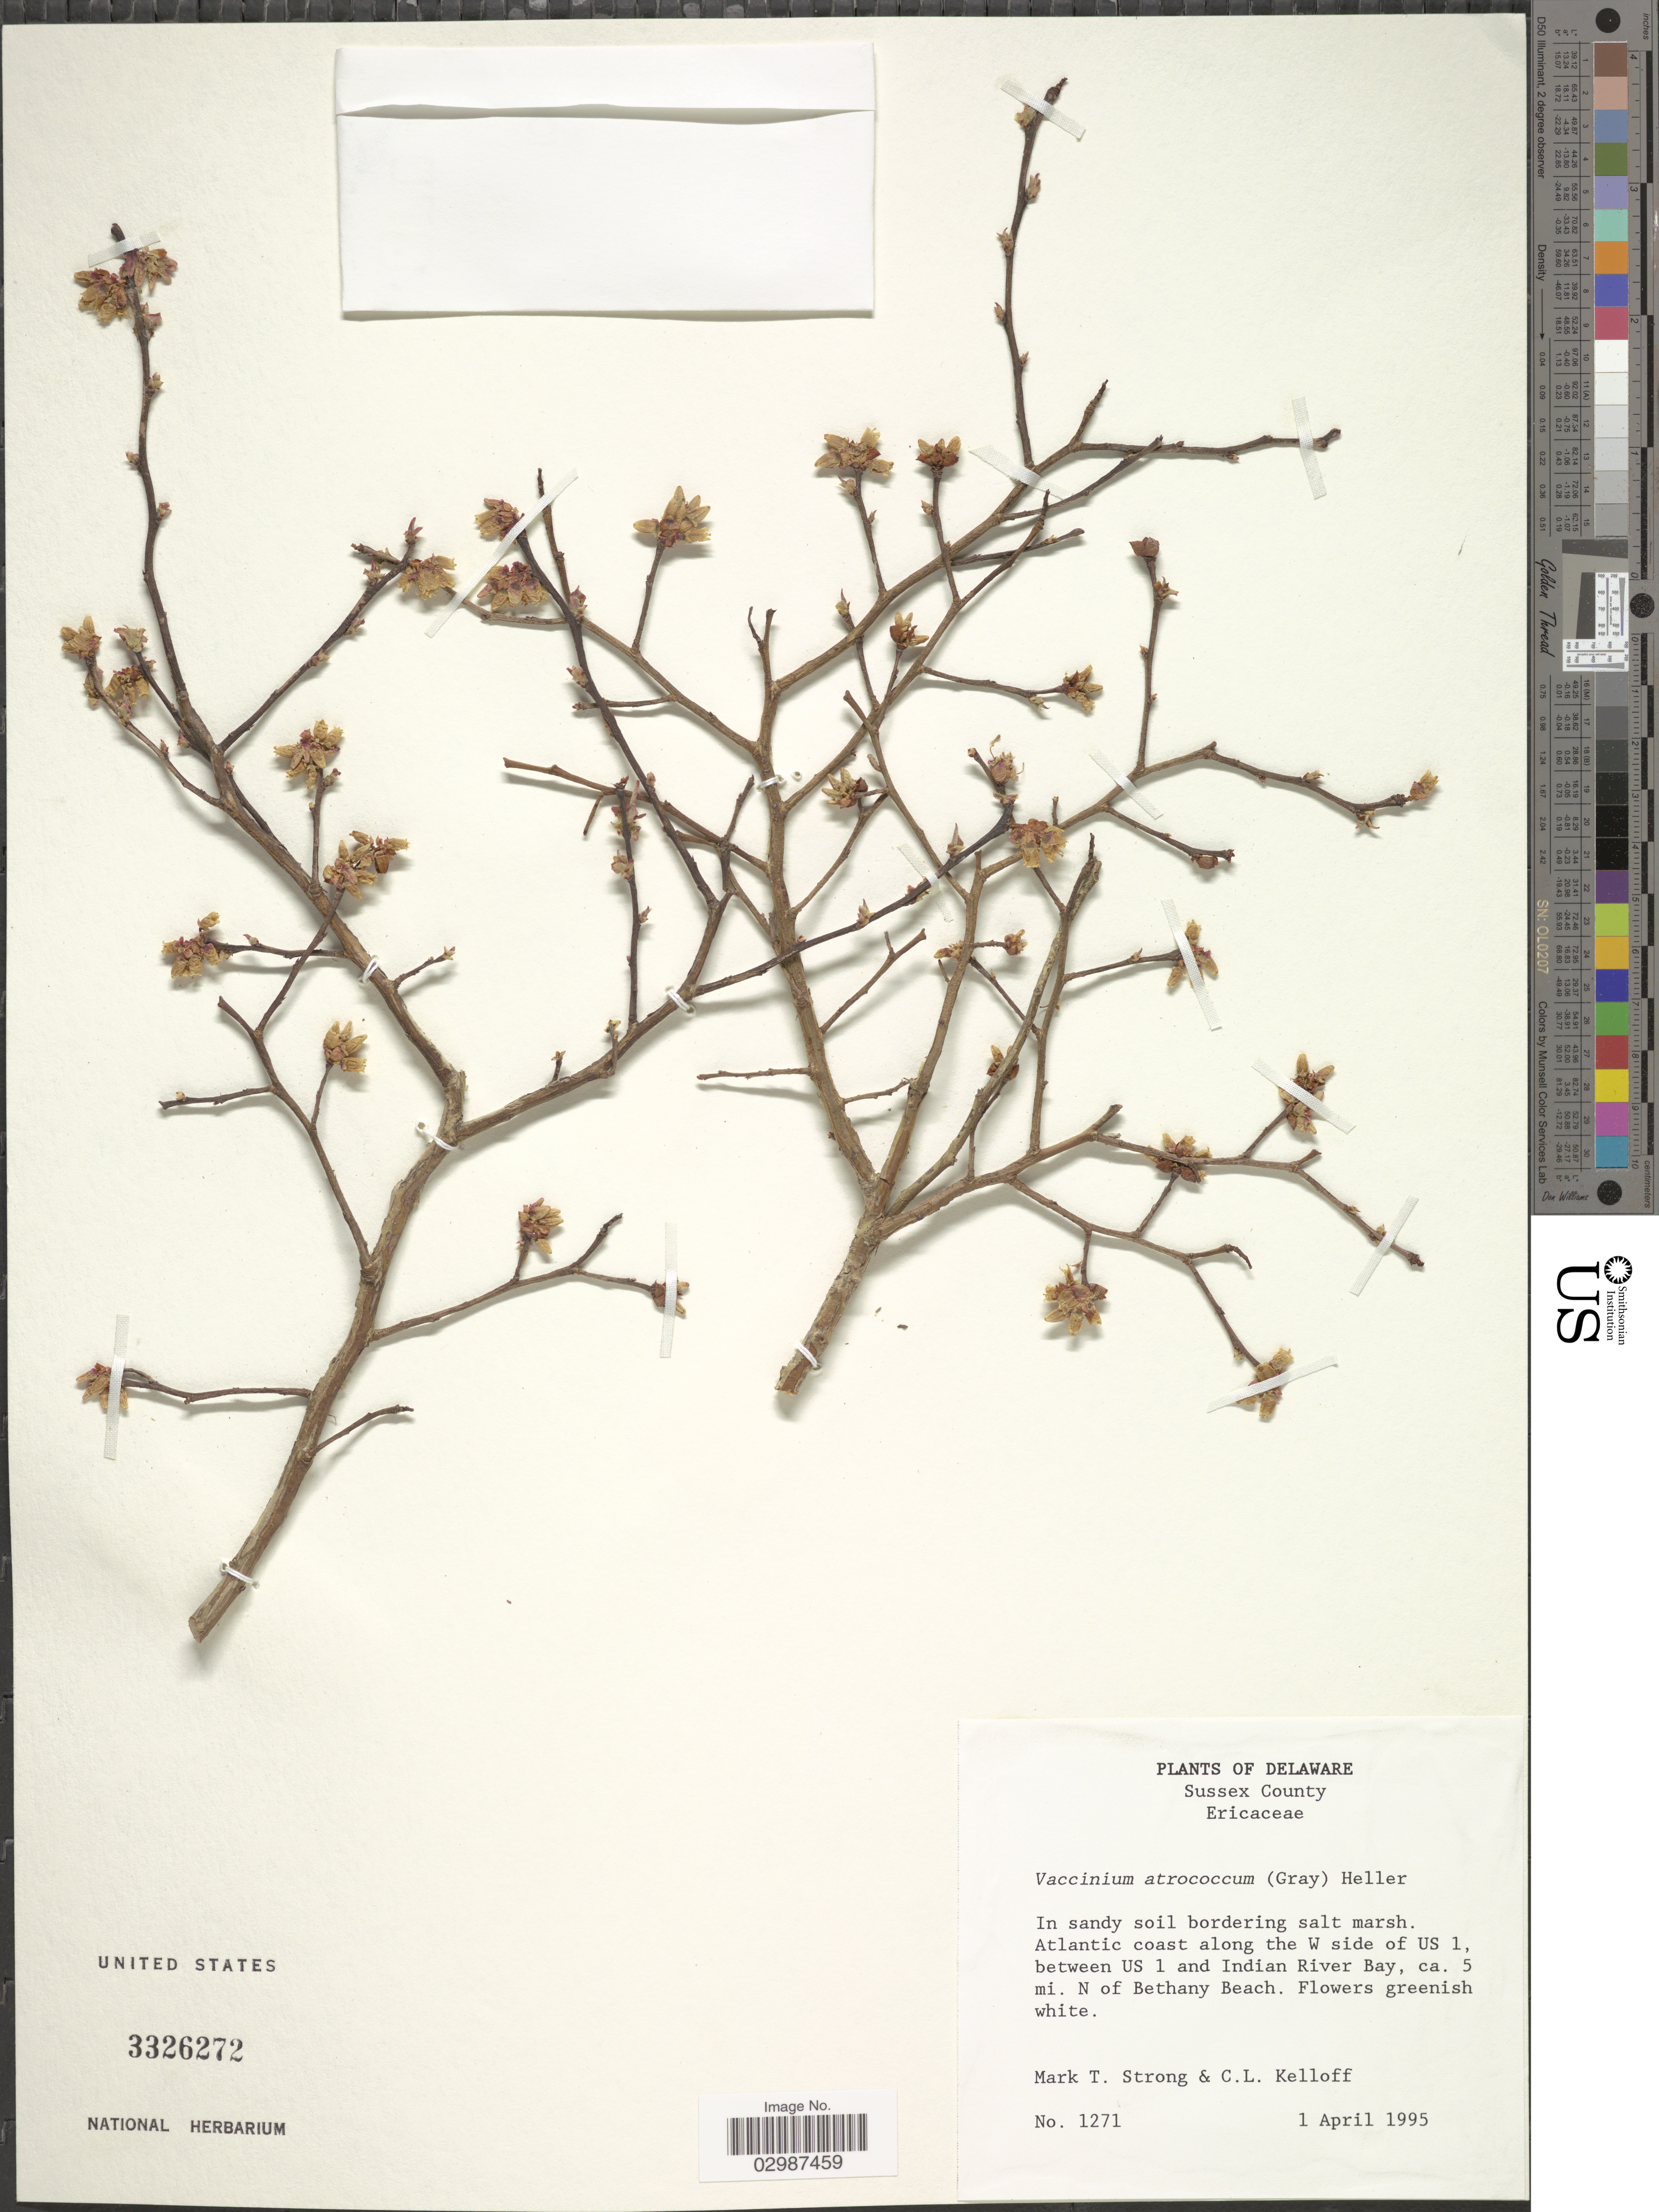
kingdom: Plantae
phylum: Tracheophyta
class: Magnoliopsida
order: Ericales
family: Ericaceae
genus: Vaccinium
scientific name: Vaccinium atrococcum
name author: (A. Gray) A. Heller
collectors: M. T. Strong & C. L. Kelloff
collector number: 1271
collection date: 1995-04-01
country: United States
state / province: Delaware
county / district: Sussex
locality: Sussex County. Atlantic coast along the W side of US 1, between US 1 and Indian River Bay, ca. 5 mi. N of Bethany Beach.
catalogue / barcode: US 3326272